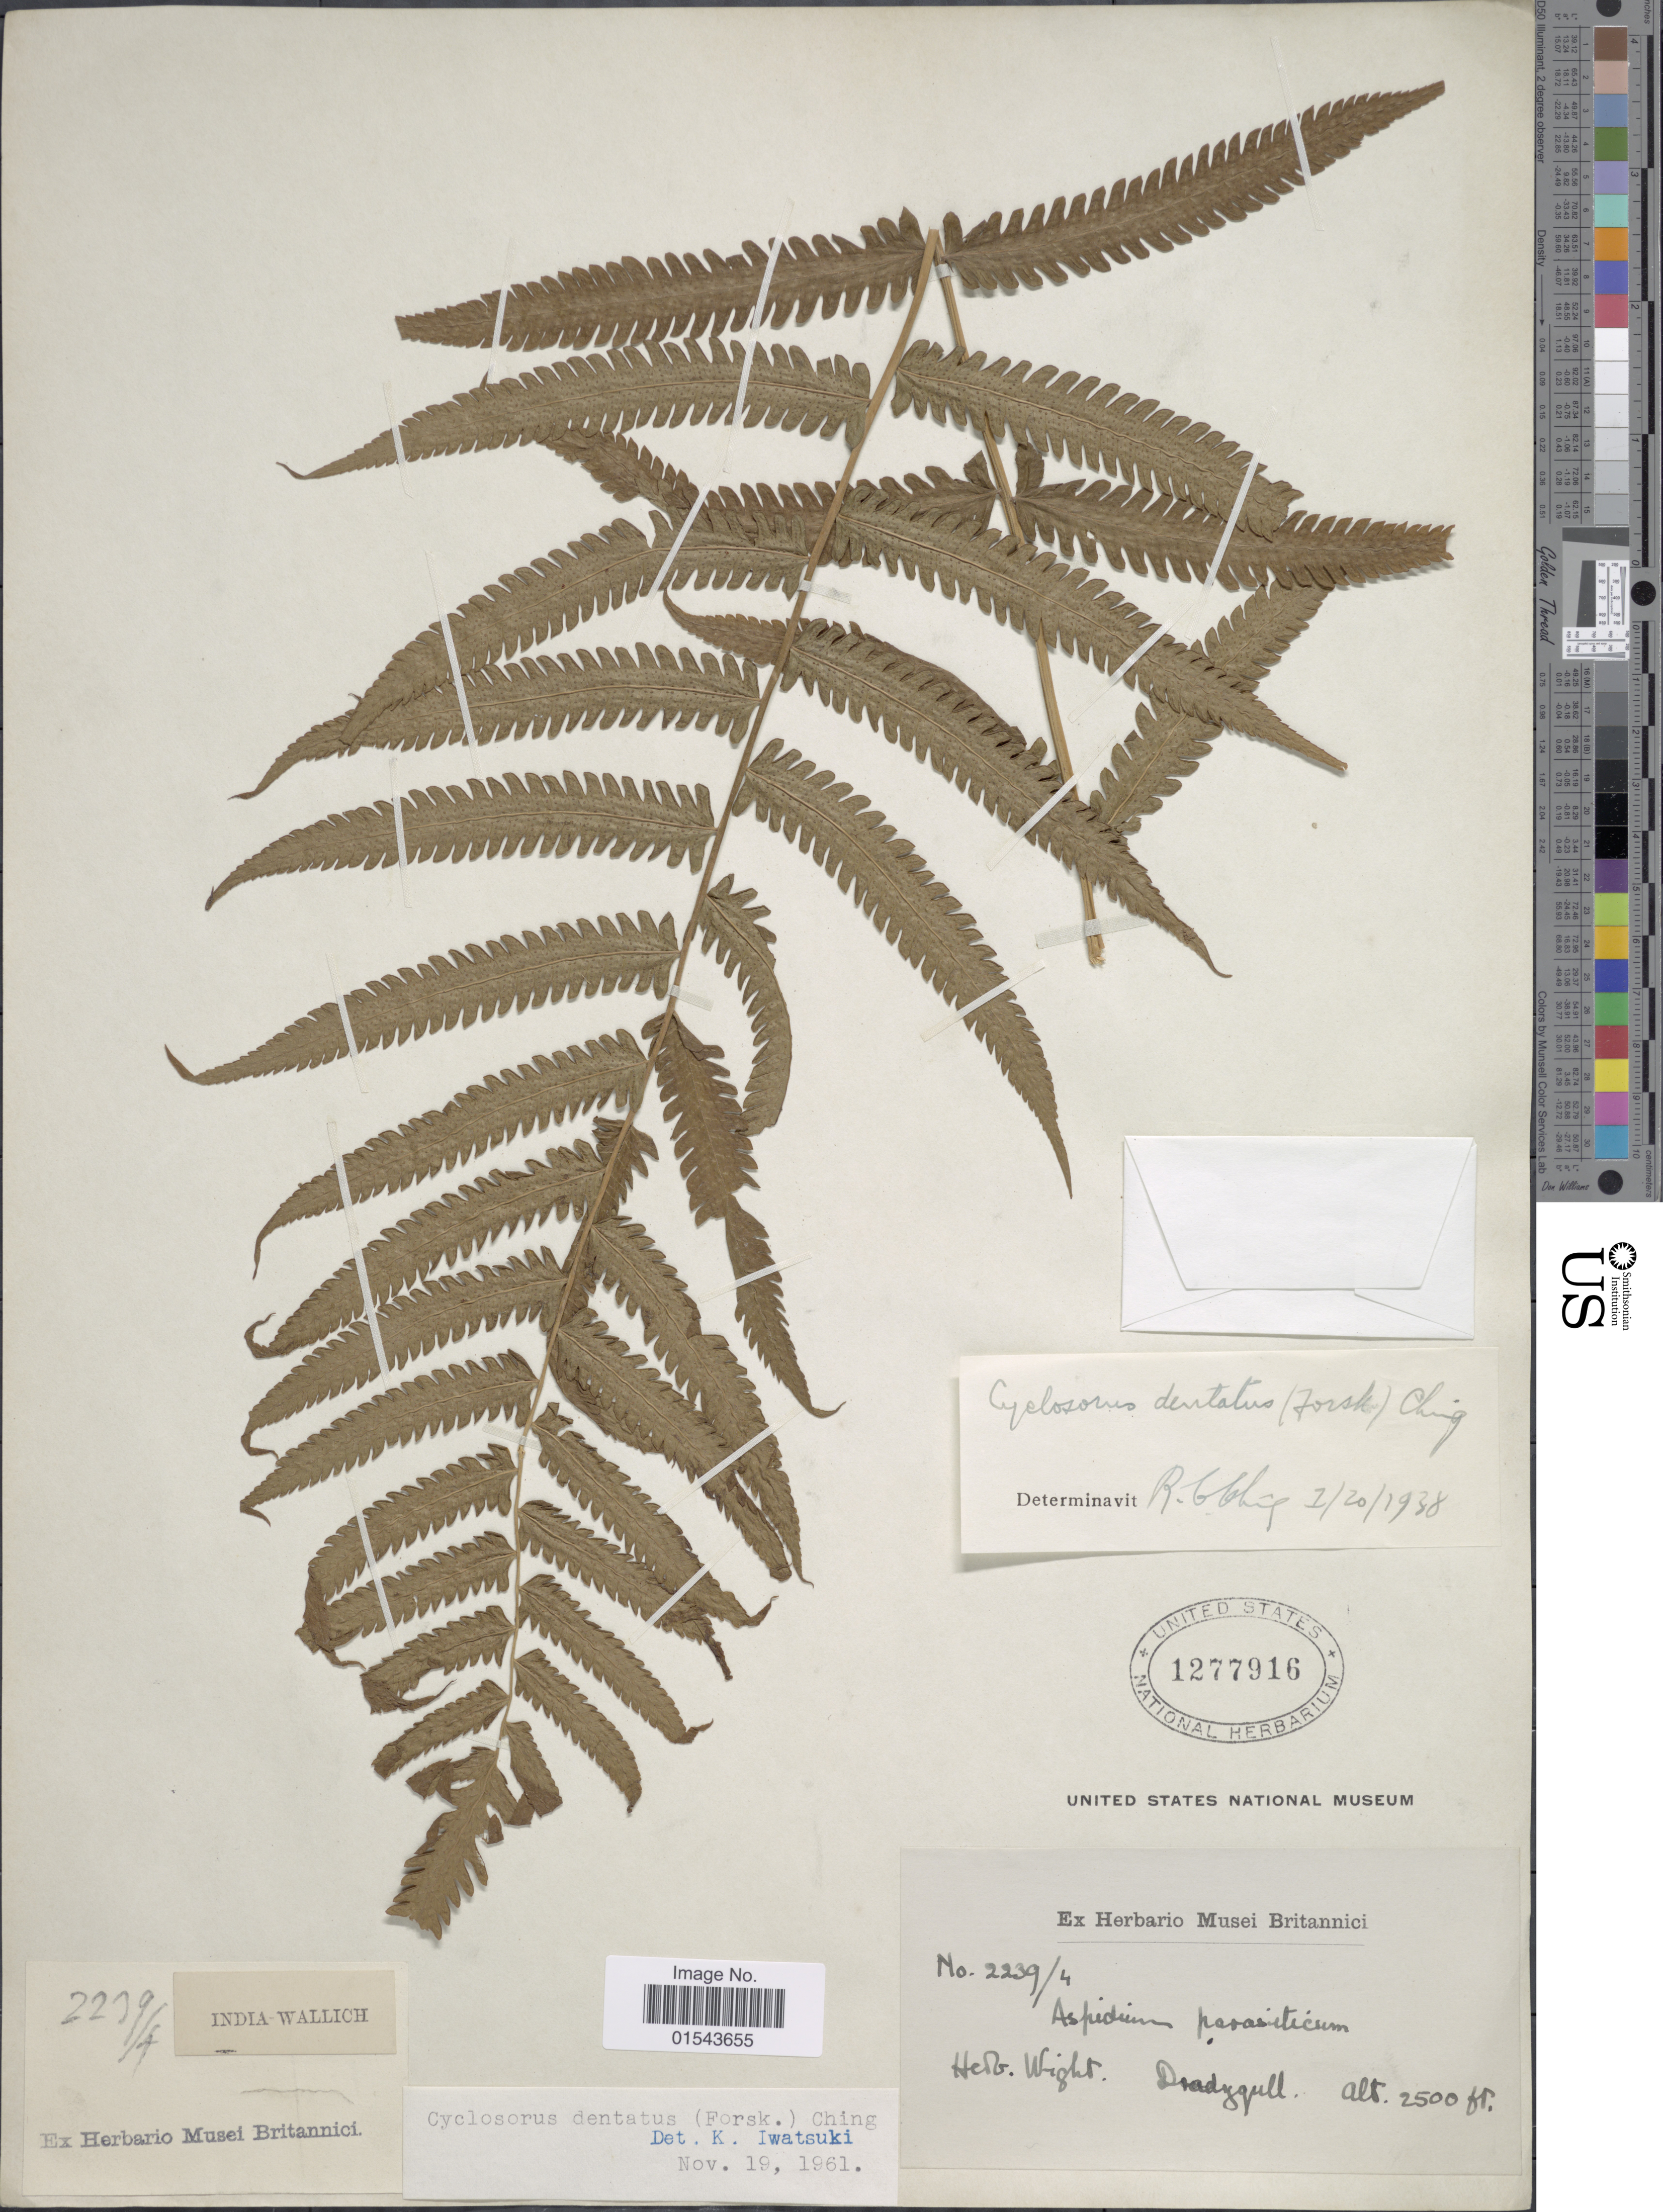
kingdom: Plantae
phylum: Tracheophyta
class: Polypodiopsida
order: Polypodiales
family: Thelypteridaceae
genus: Christella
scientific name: Christella dentata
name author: (Forssk.) Brownsey & Jermy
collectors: -- Wight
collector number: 2239/4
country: India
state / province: Tamil Nadu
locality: Dradygull [interpreted]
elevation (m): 762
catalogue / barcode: US 1277916